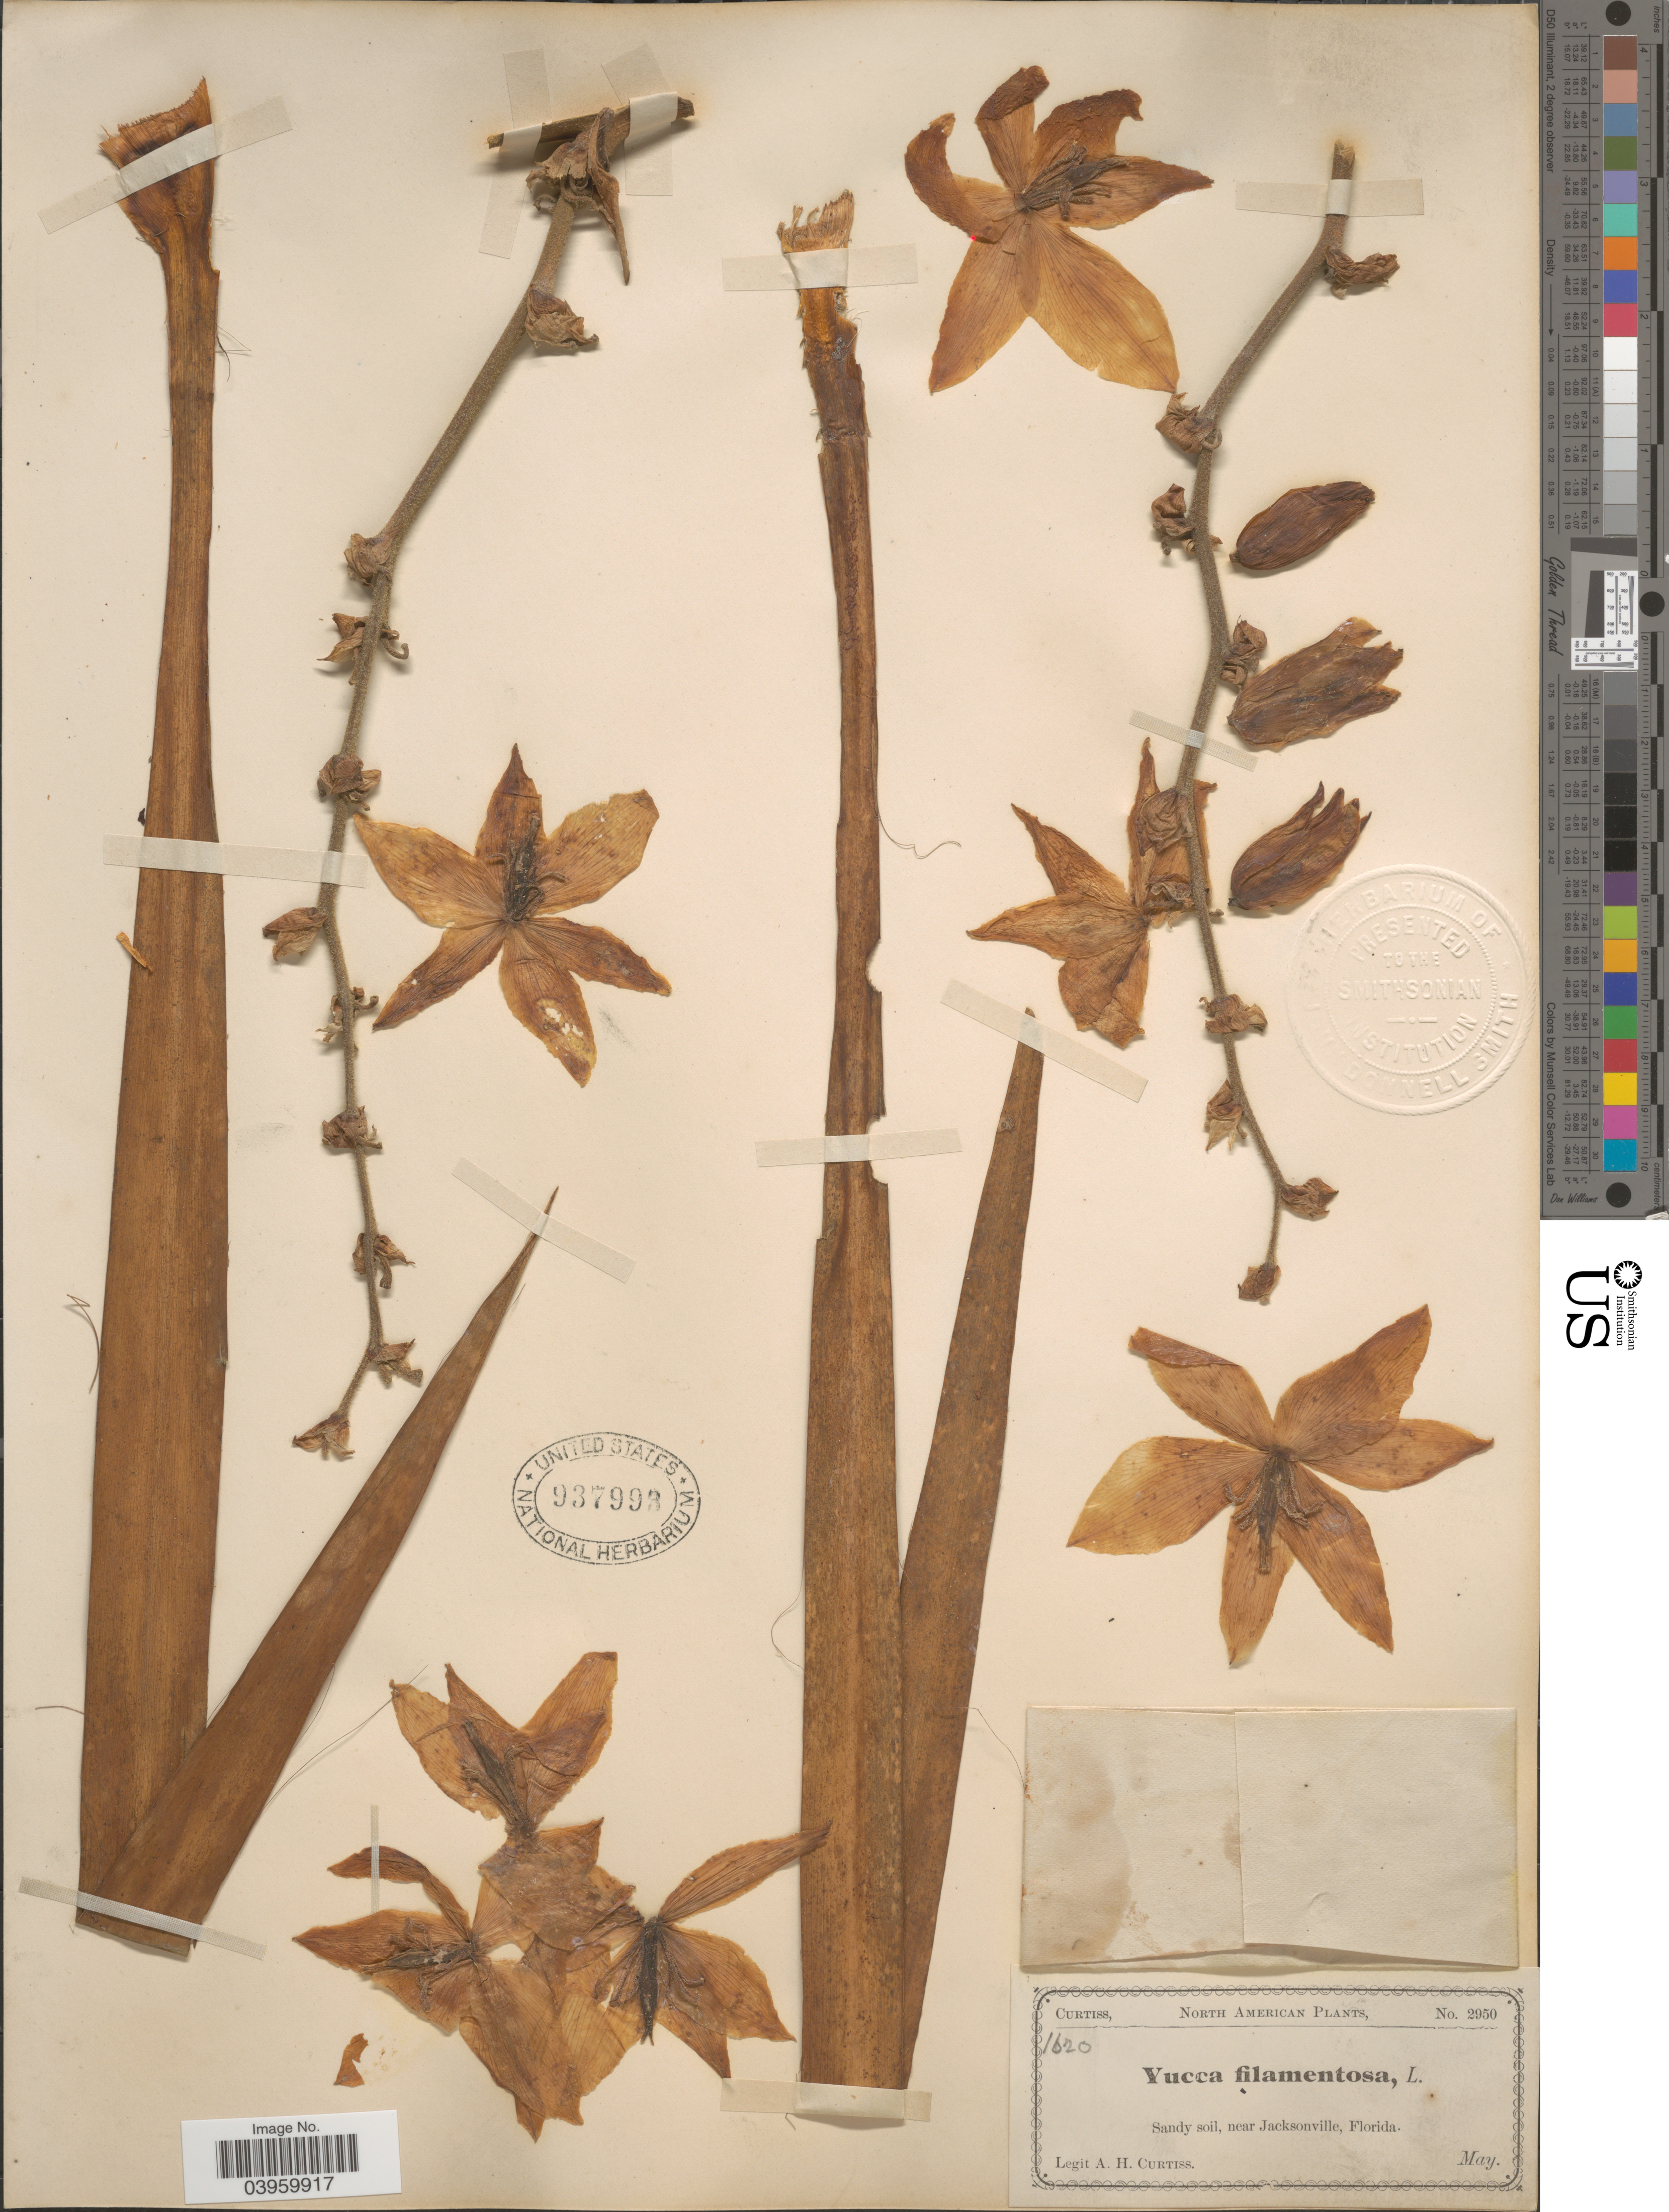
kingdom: Plantae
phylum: Tracheophyta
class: Liliopsida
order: Asparagales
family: Asparagaceae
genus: Yucca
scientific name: Yucca filamentosa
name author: L.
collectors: A. H. Curtiss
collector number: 2950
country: United States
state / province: Florida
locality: Near Jacksonville.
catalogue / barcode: US 937993